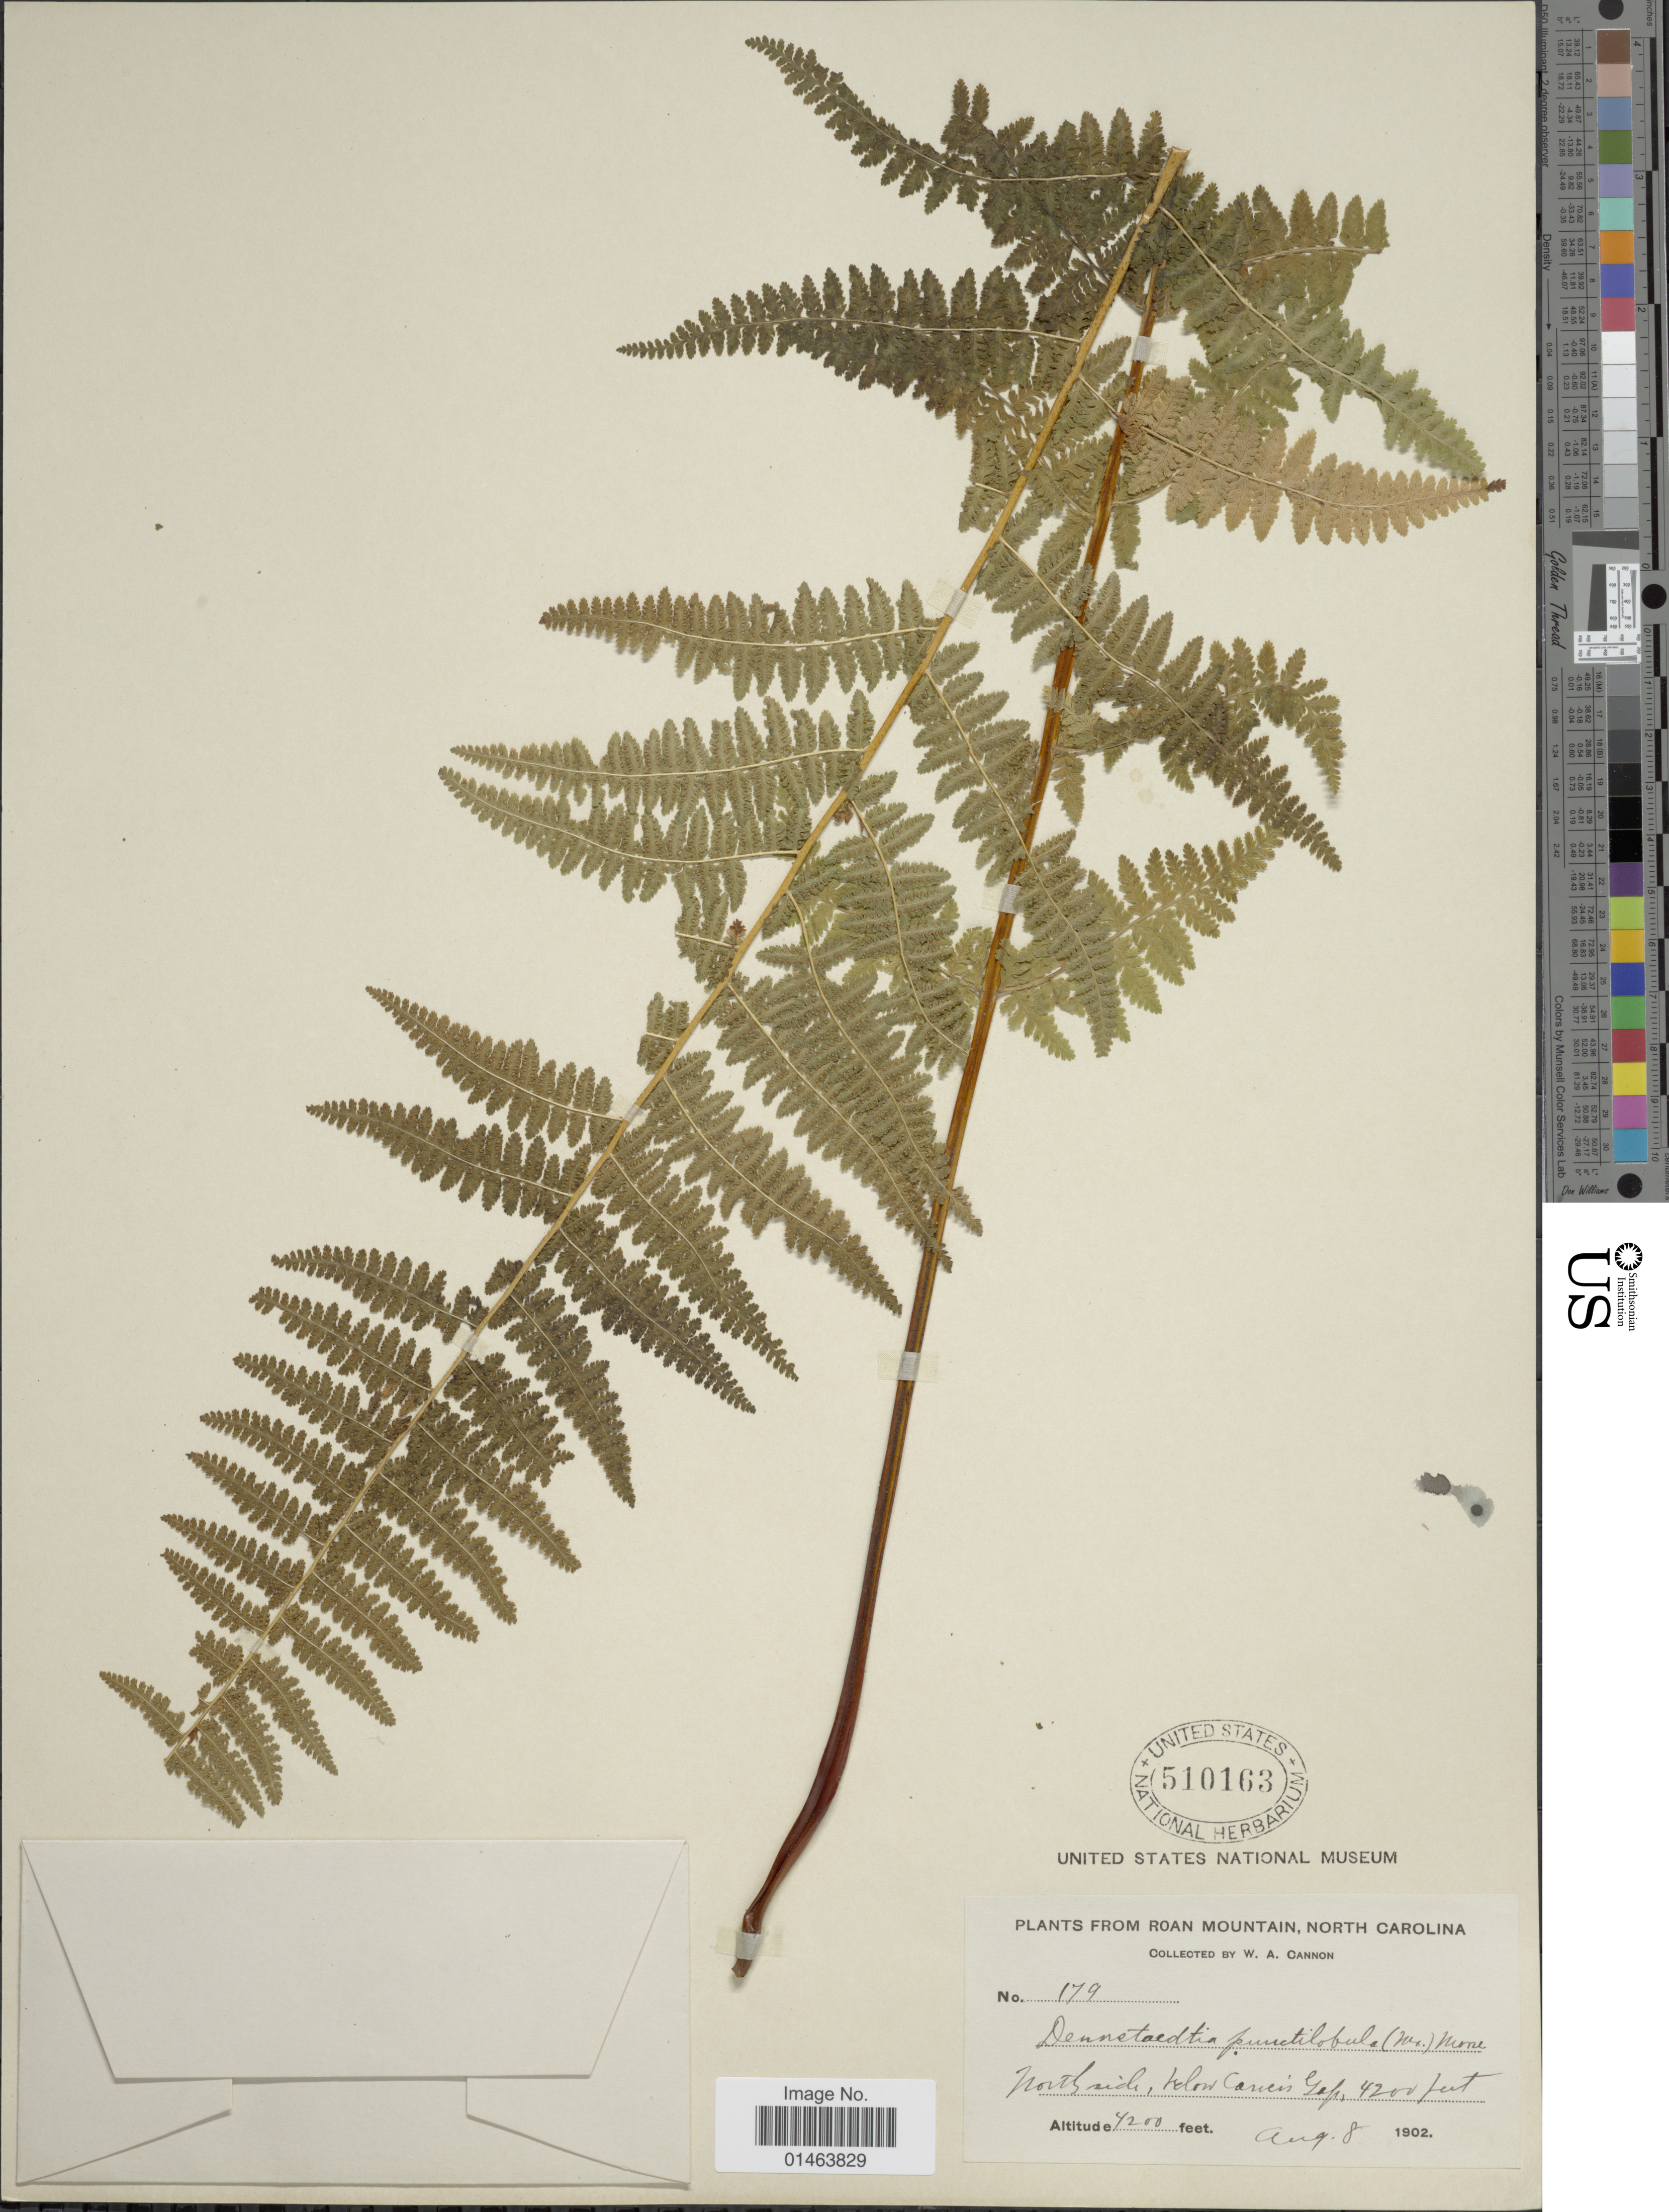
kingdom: Plantae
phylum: Tracheophyta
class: Polypodiopsida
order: Polypodiales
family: Dennstaedtiaceae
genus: Dennstaedtia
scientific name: Dennstaedtia punctilobula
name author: (Michx.) T. Moore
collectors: W. Cannon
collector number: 179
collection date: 1902-08-08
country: United States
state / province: North Carolina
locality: Roan Mountain, North Carolina, northside, below Carver's Gep.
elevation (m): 1280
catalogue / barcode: US 510163